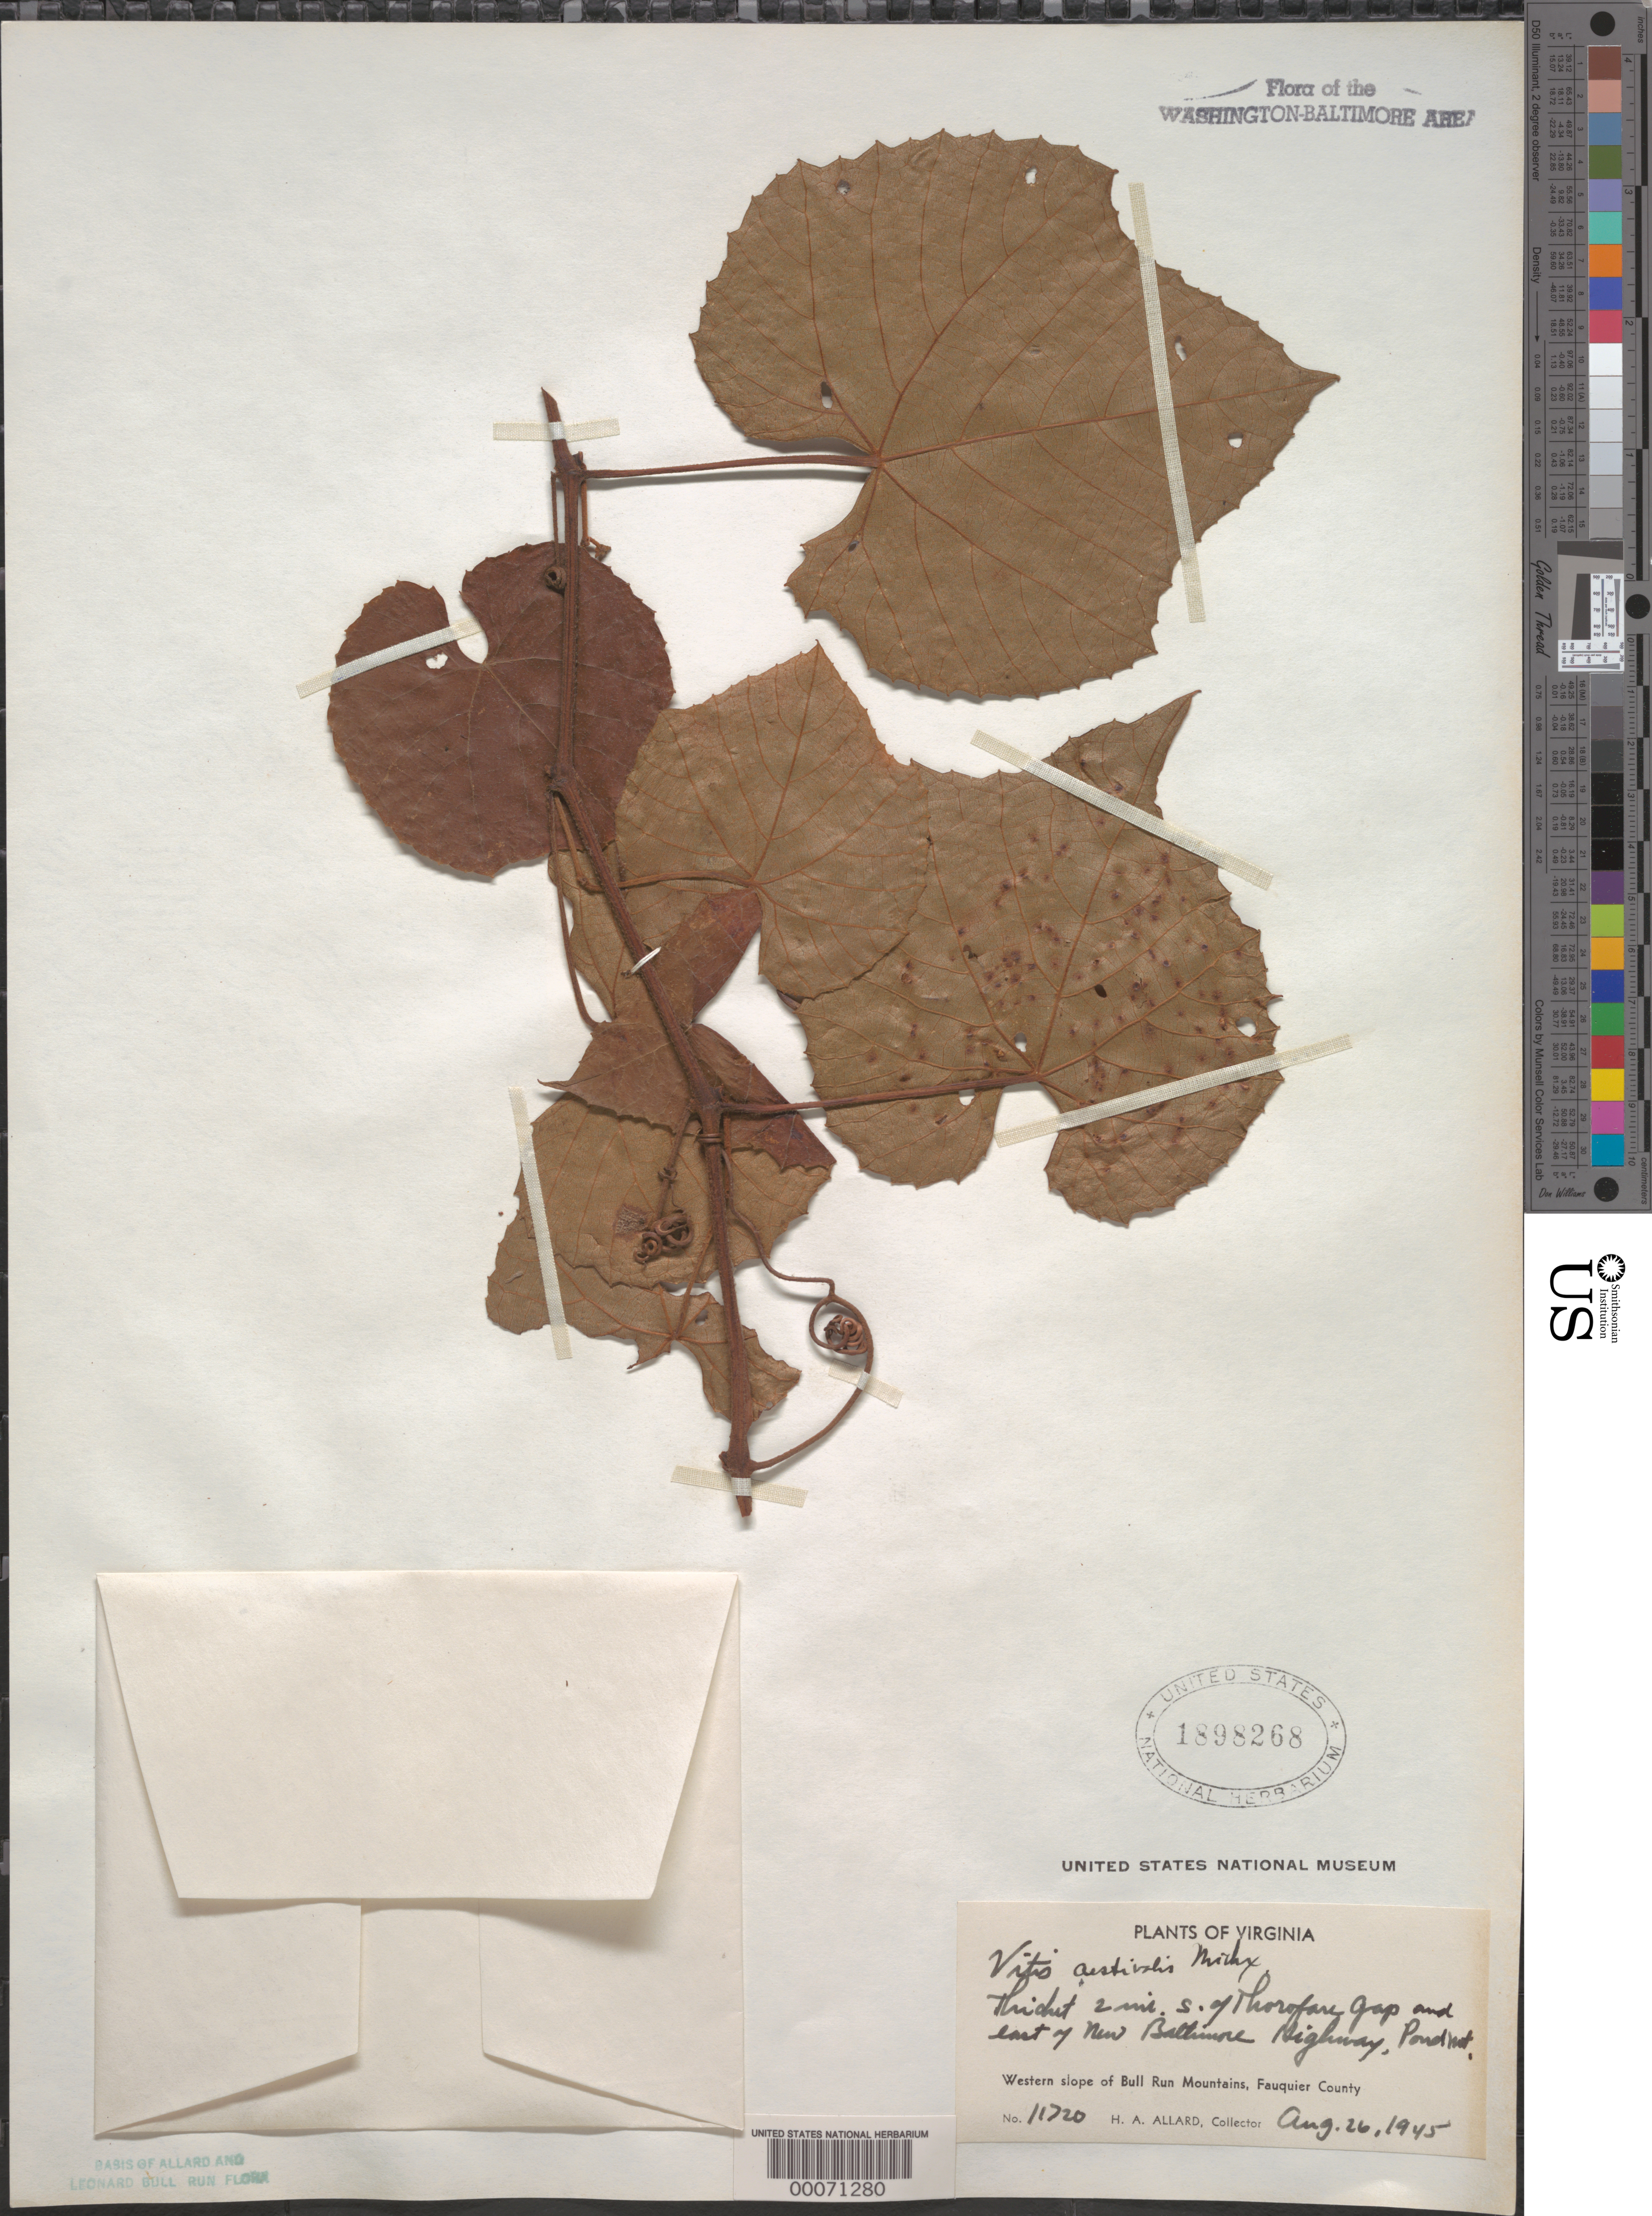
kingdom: Plantae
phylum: Tracheophyta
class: Magnoliopsida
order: Vitales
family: Vitaceae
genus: Vitis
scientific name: Vitis aestivalis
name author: Michx.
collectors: H. A. Allard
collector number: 11720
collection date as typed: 26 Aug 1945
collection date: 1945-08-26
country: United States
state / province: Virginia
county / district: Fauquier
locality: South of Thorofare Gap, east of New Baltimore Highway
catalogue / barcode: US 1898268